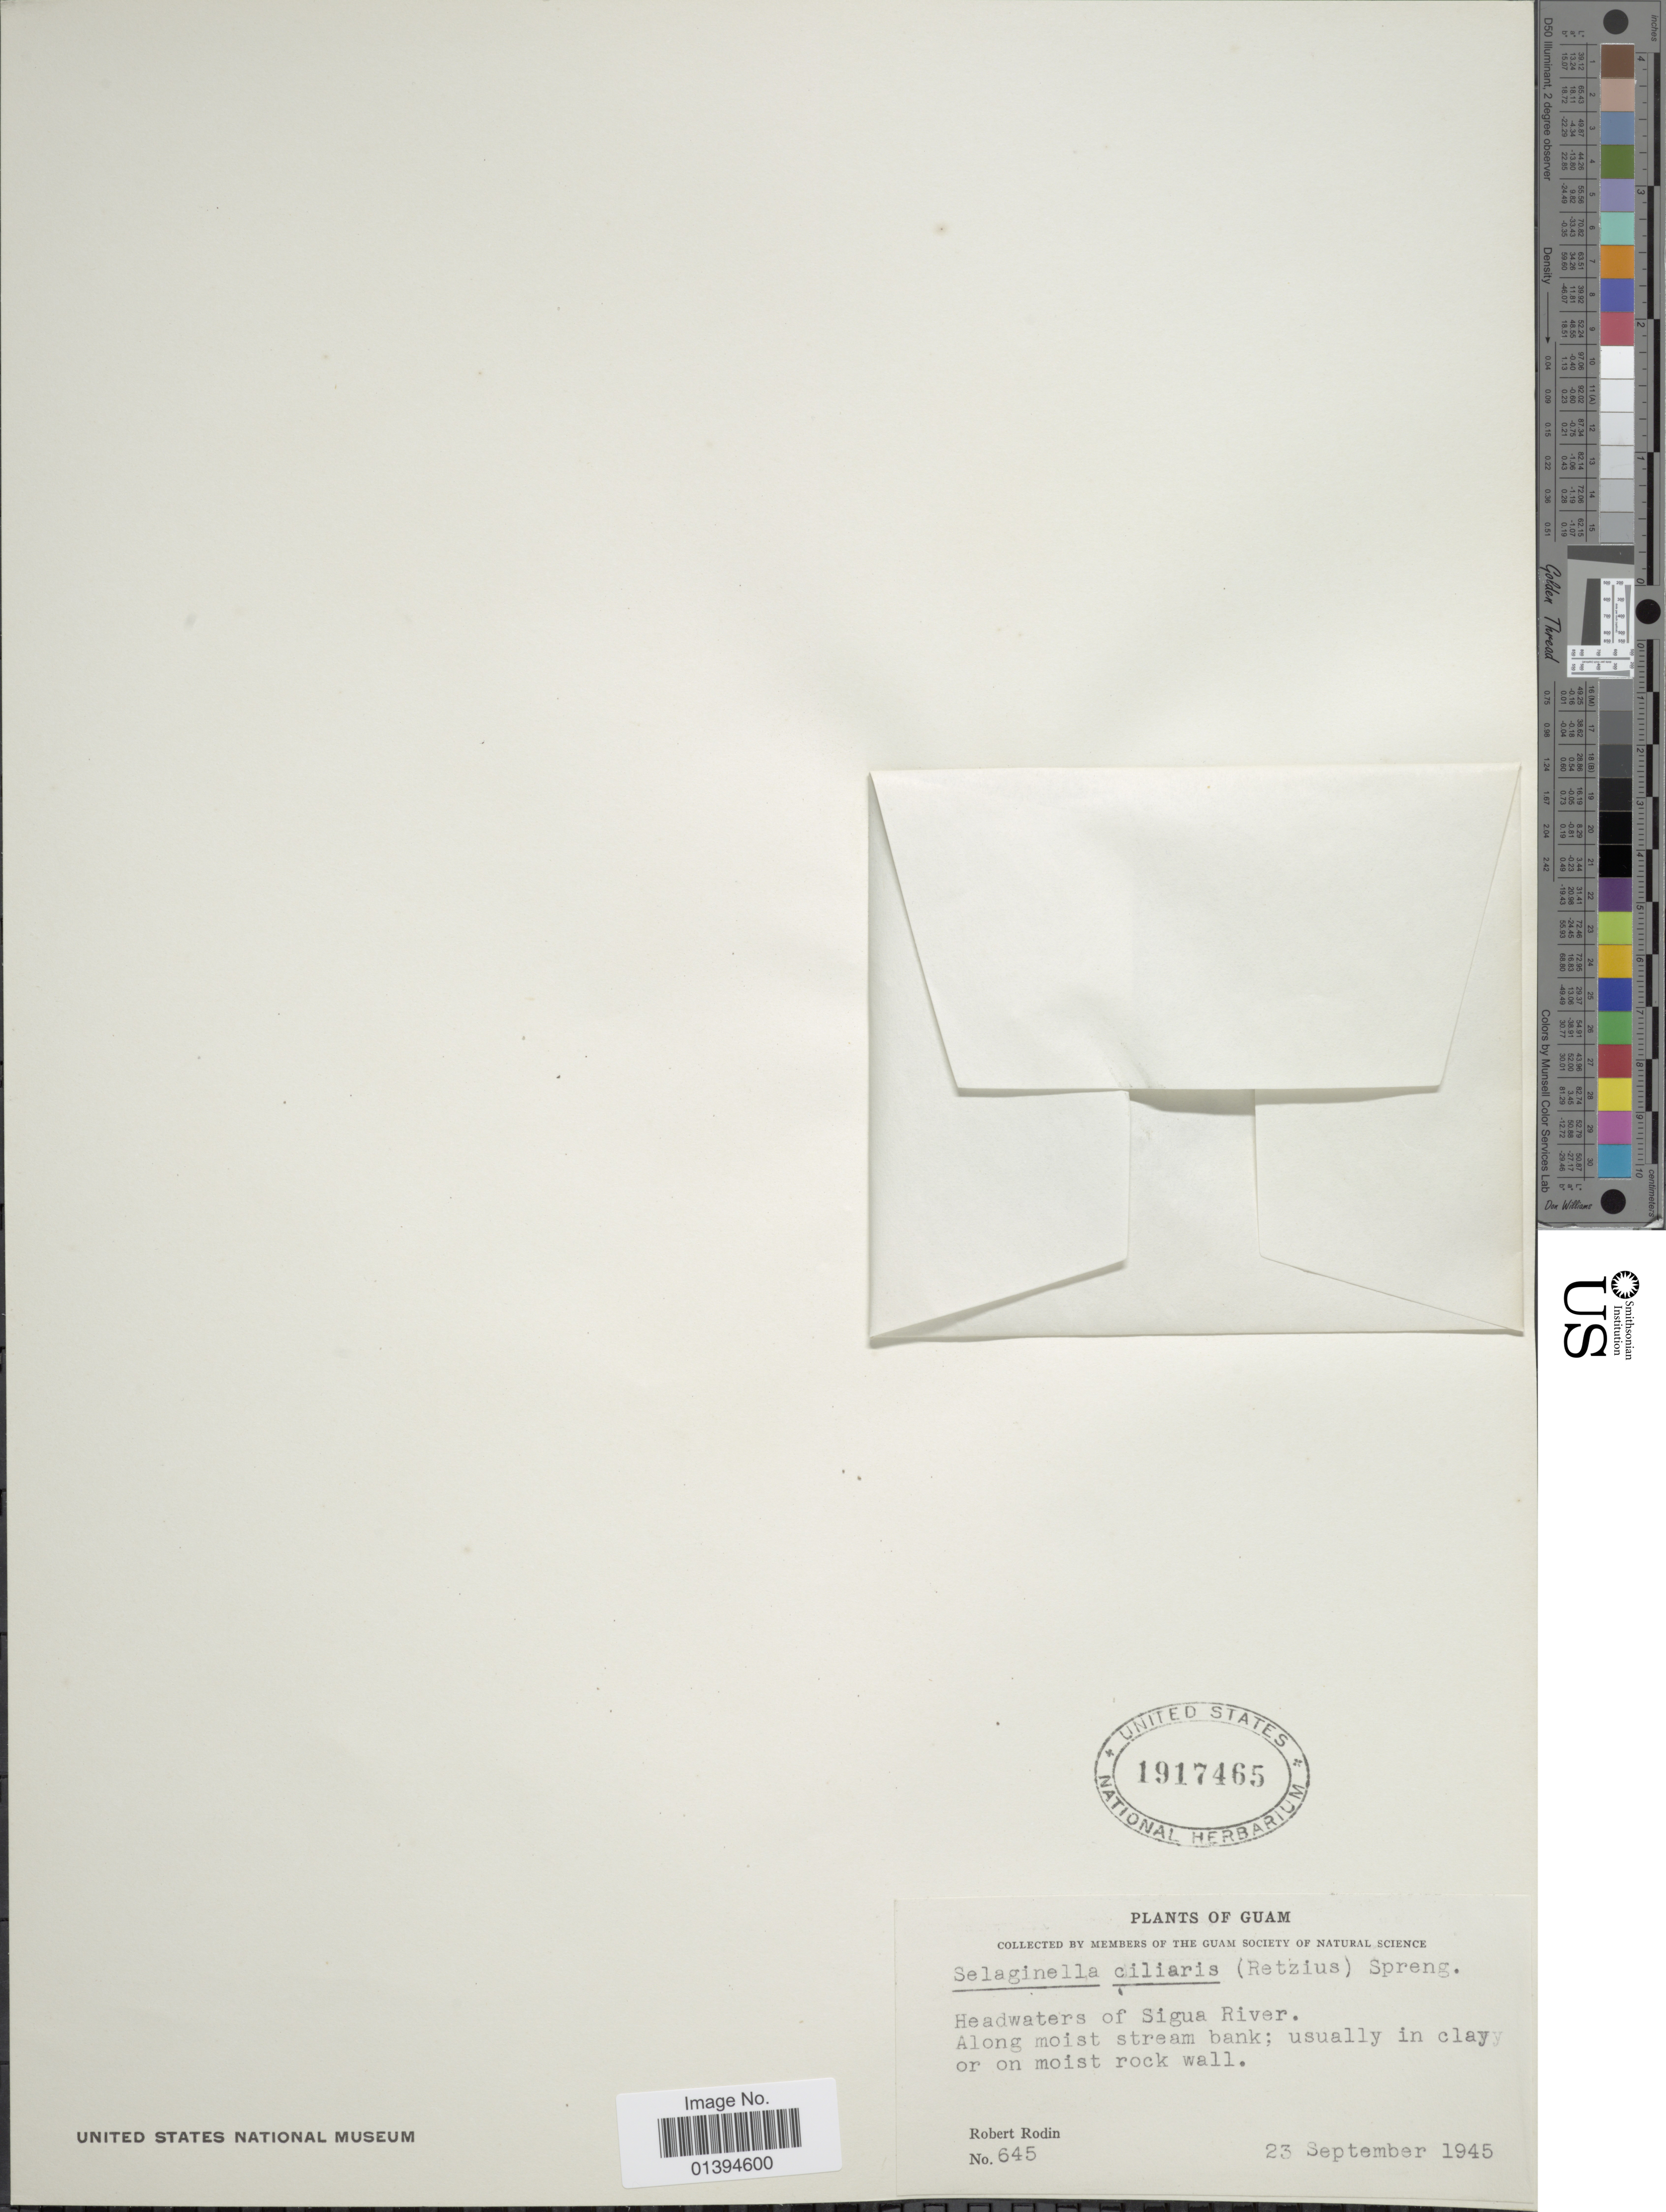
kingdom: Plantae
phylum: Tracheophyta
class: Lycopodiopsida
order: Selaginellales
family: Selaginellaceae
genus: Selaginella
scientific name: Selaginella ciliaris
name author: (Retz.) Spring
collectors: R. J. Rodin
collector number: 645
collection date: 1945-09-23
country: Guam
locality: Headwaters of Sigua River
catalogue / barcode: US 1917465